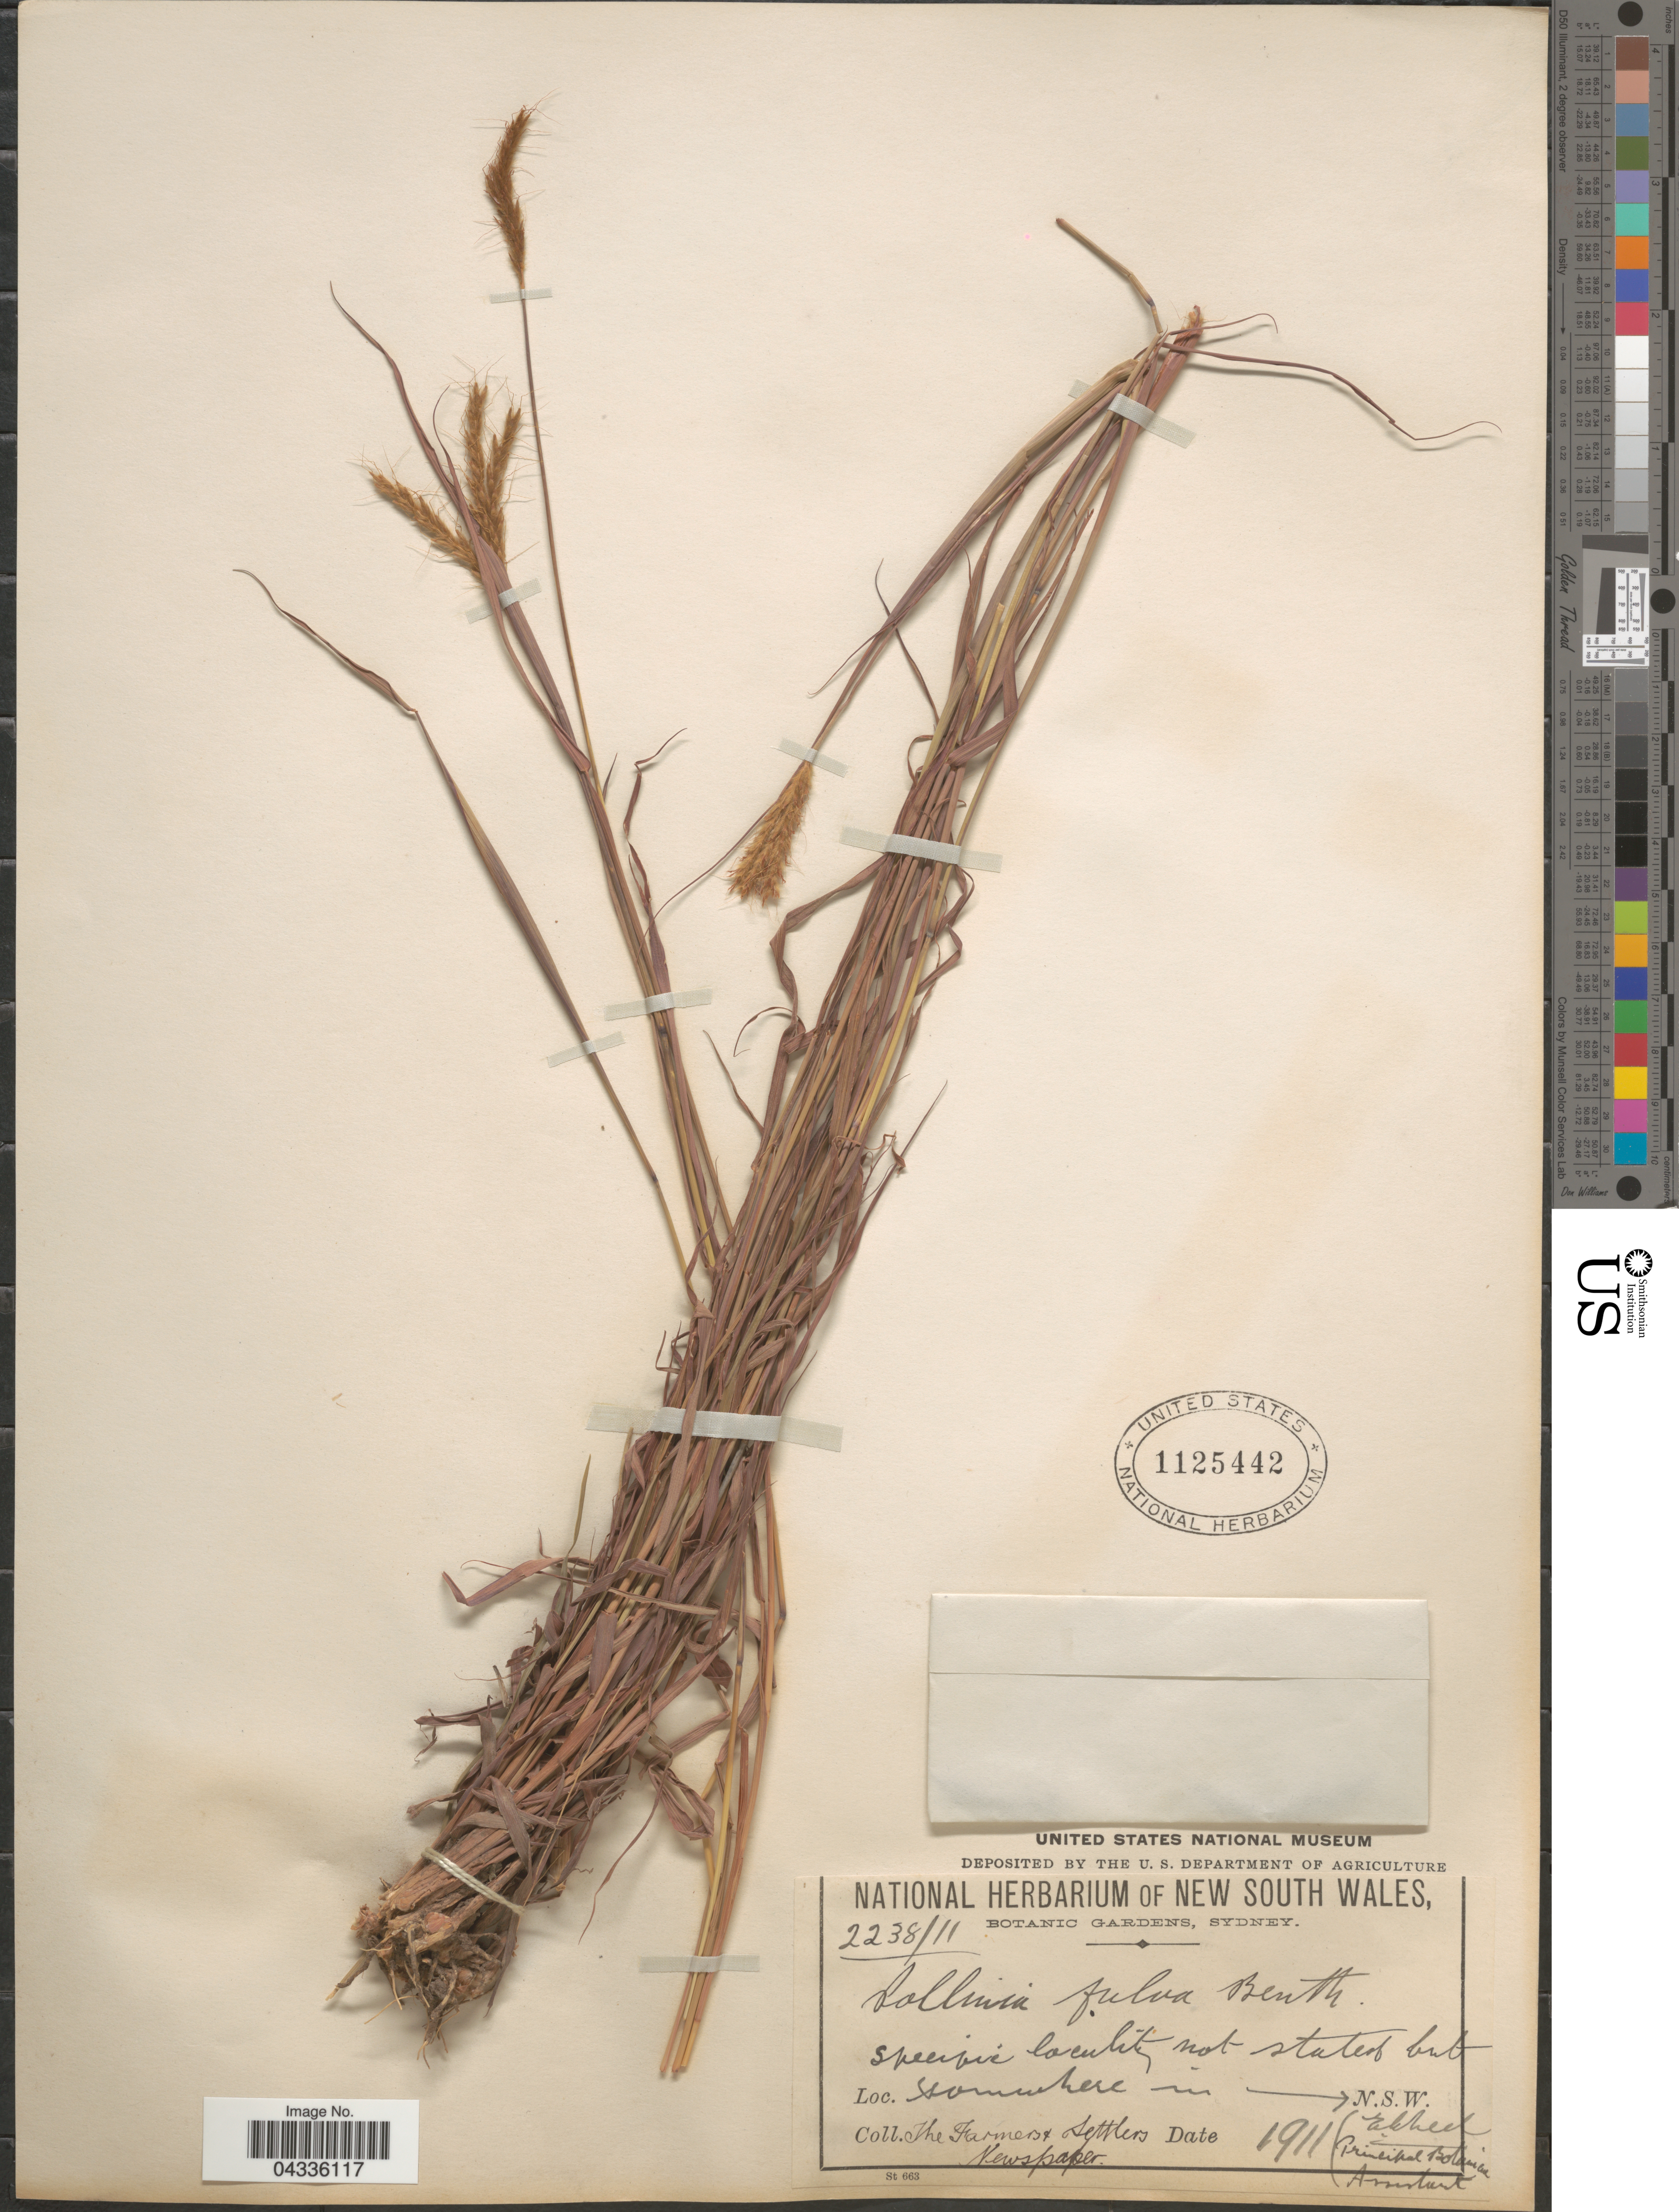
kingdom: Plantae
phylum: Tracheophyta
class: Liliopsida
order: Poales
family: Poaceae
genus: Eulalia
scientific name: Eulalia aurea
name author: (Bory) Kunth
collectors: The Farmers & settlers Newspaper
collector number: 2238/11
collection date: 1911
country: Australia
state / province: New South Wales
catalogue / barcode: US 1125442